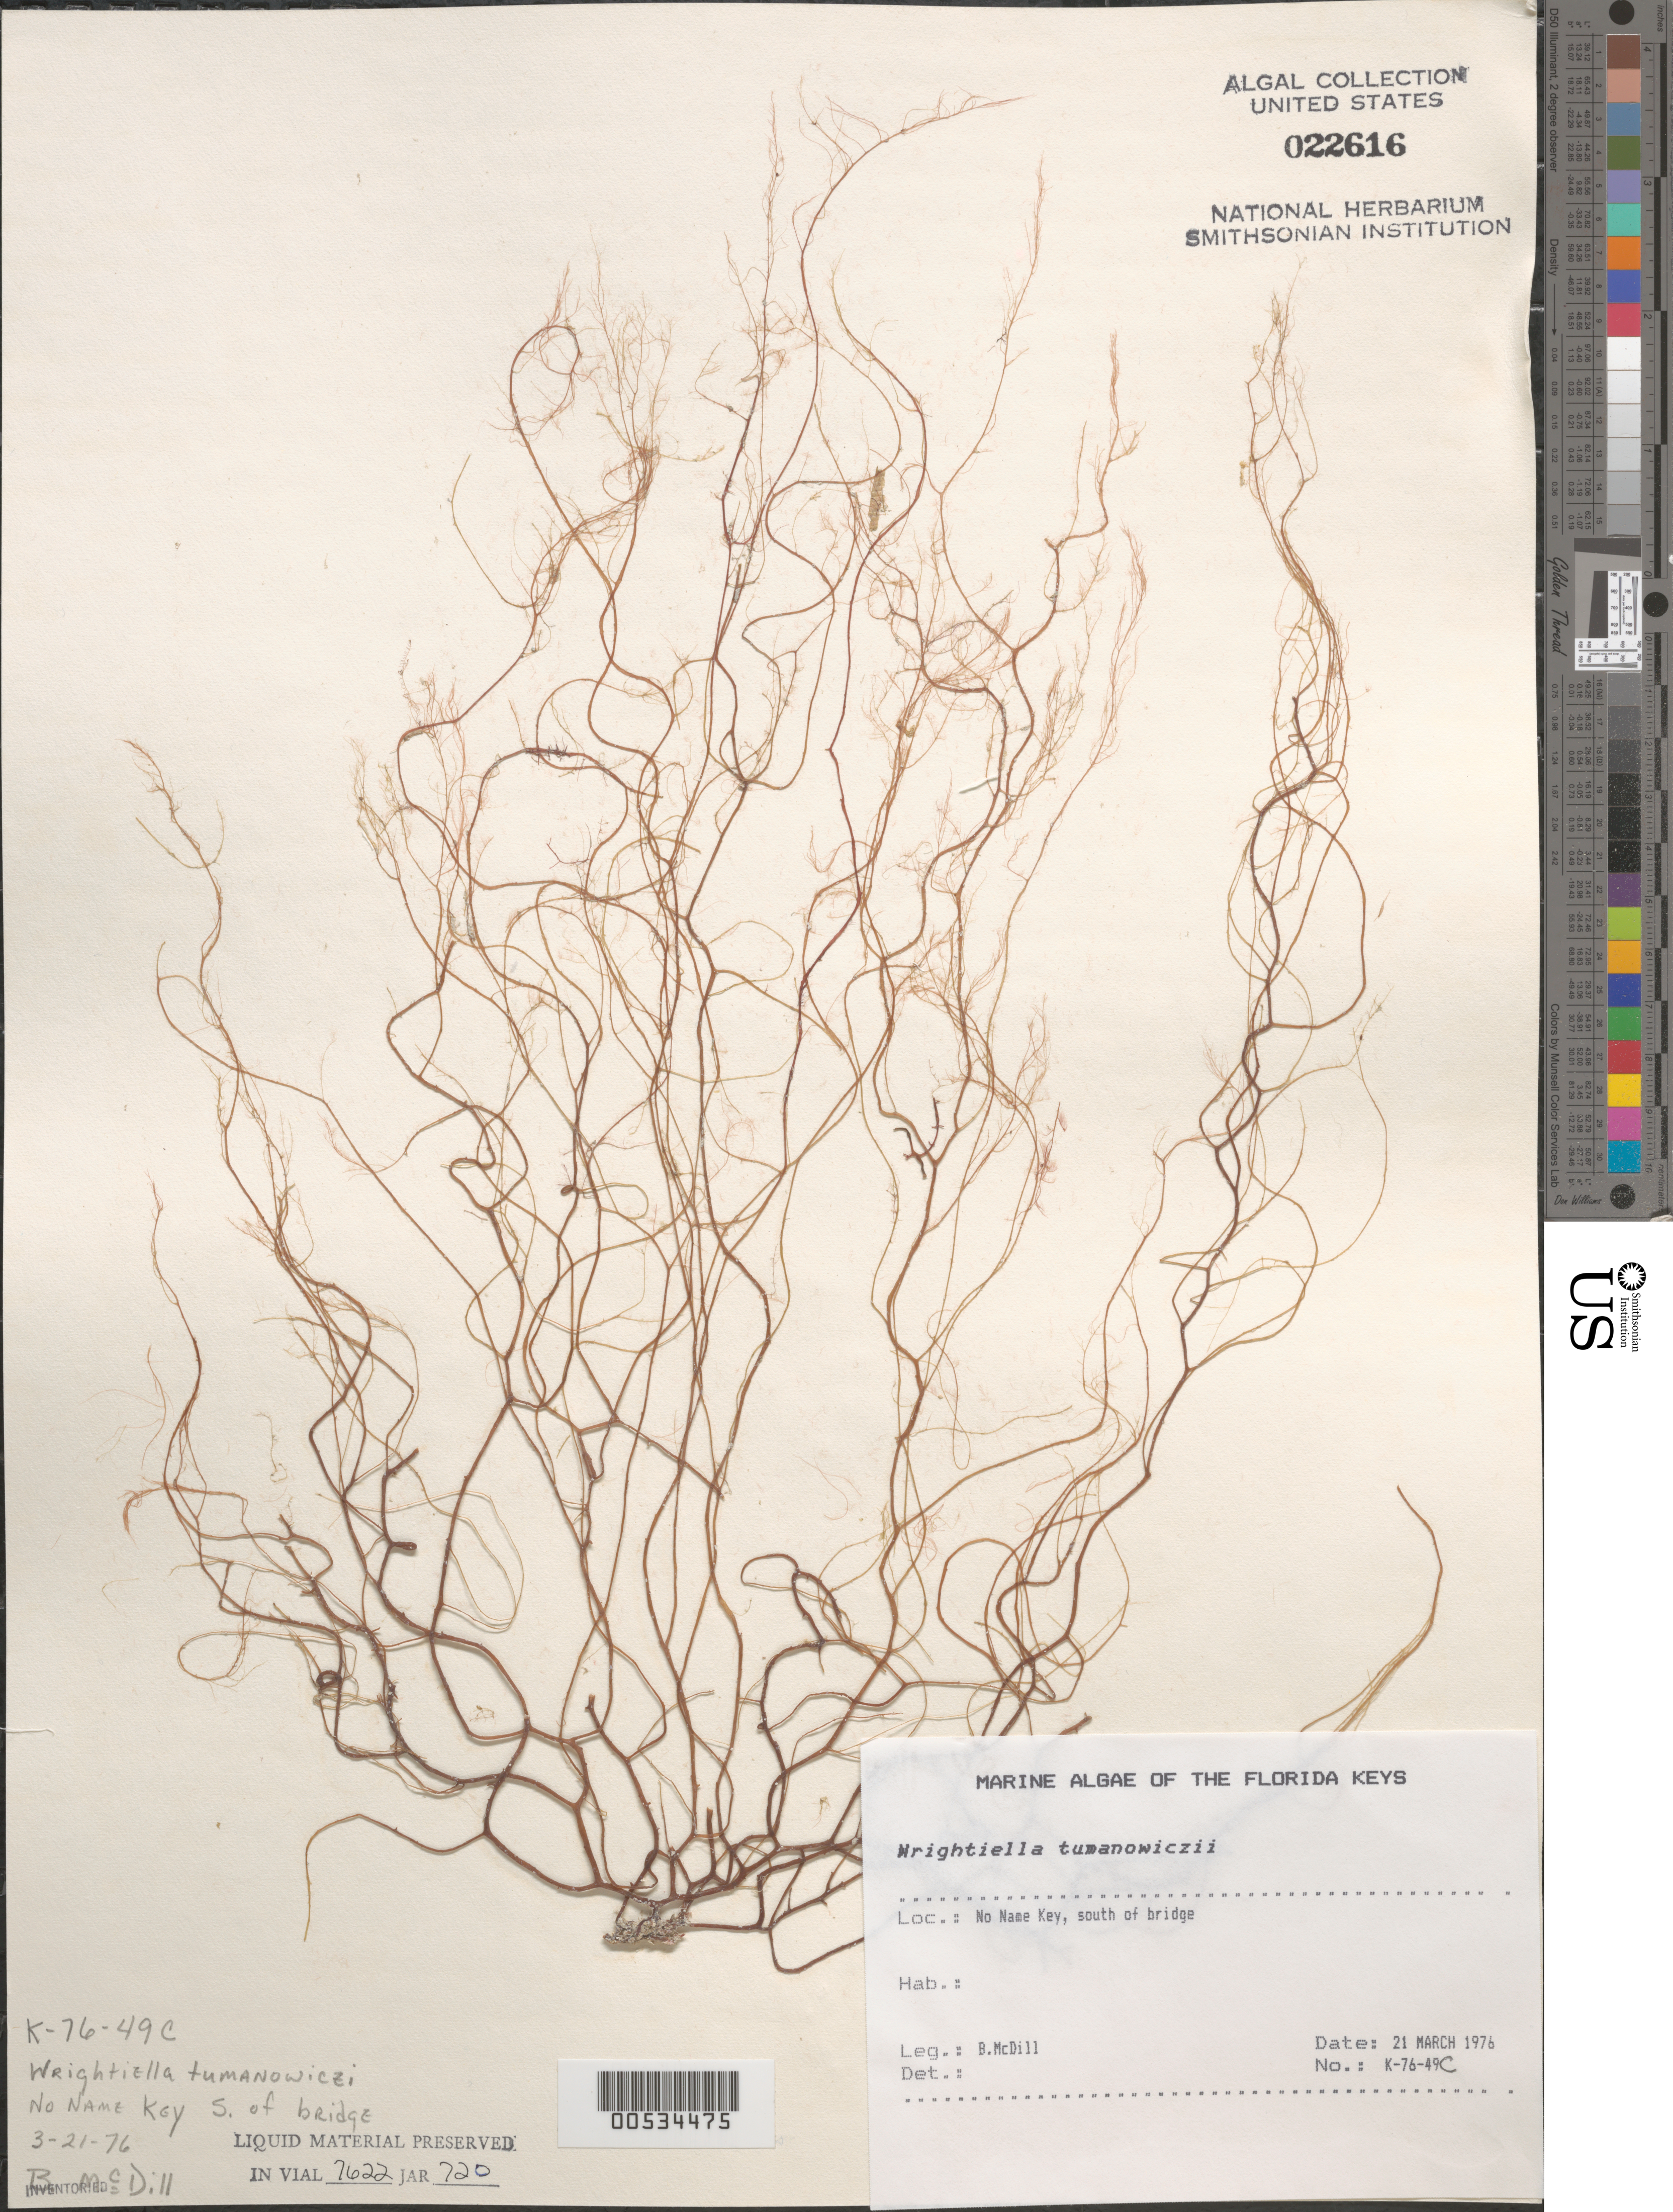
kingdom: Plantae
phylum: Rhodophyta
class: Florideophyceae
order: Ceramiales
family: Rhodomelaceae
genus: Wrightiella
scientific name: Wrightiella tumanowiczii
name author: (Gatty ex Harv.) F. Schmitz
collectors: W. McDill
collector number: K-76-49c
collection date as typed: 21 Mar 1976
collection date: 1976-03-21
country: United States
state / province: Florida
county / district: Monroe County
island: No Name Key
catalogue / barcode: US 22616